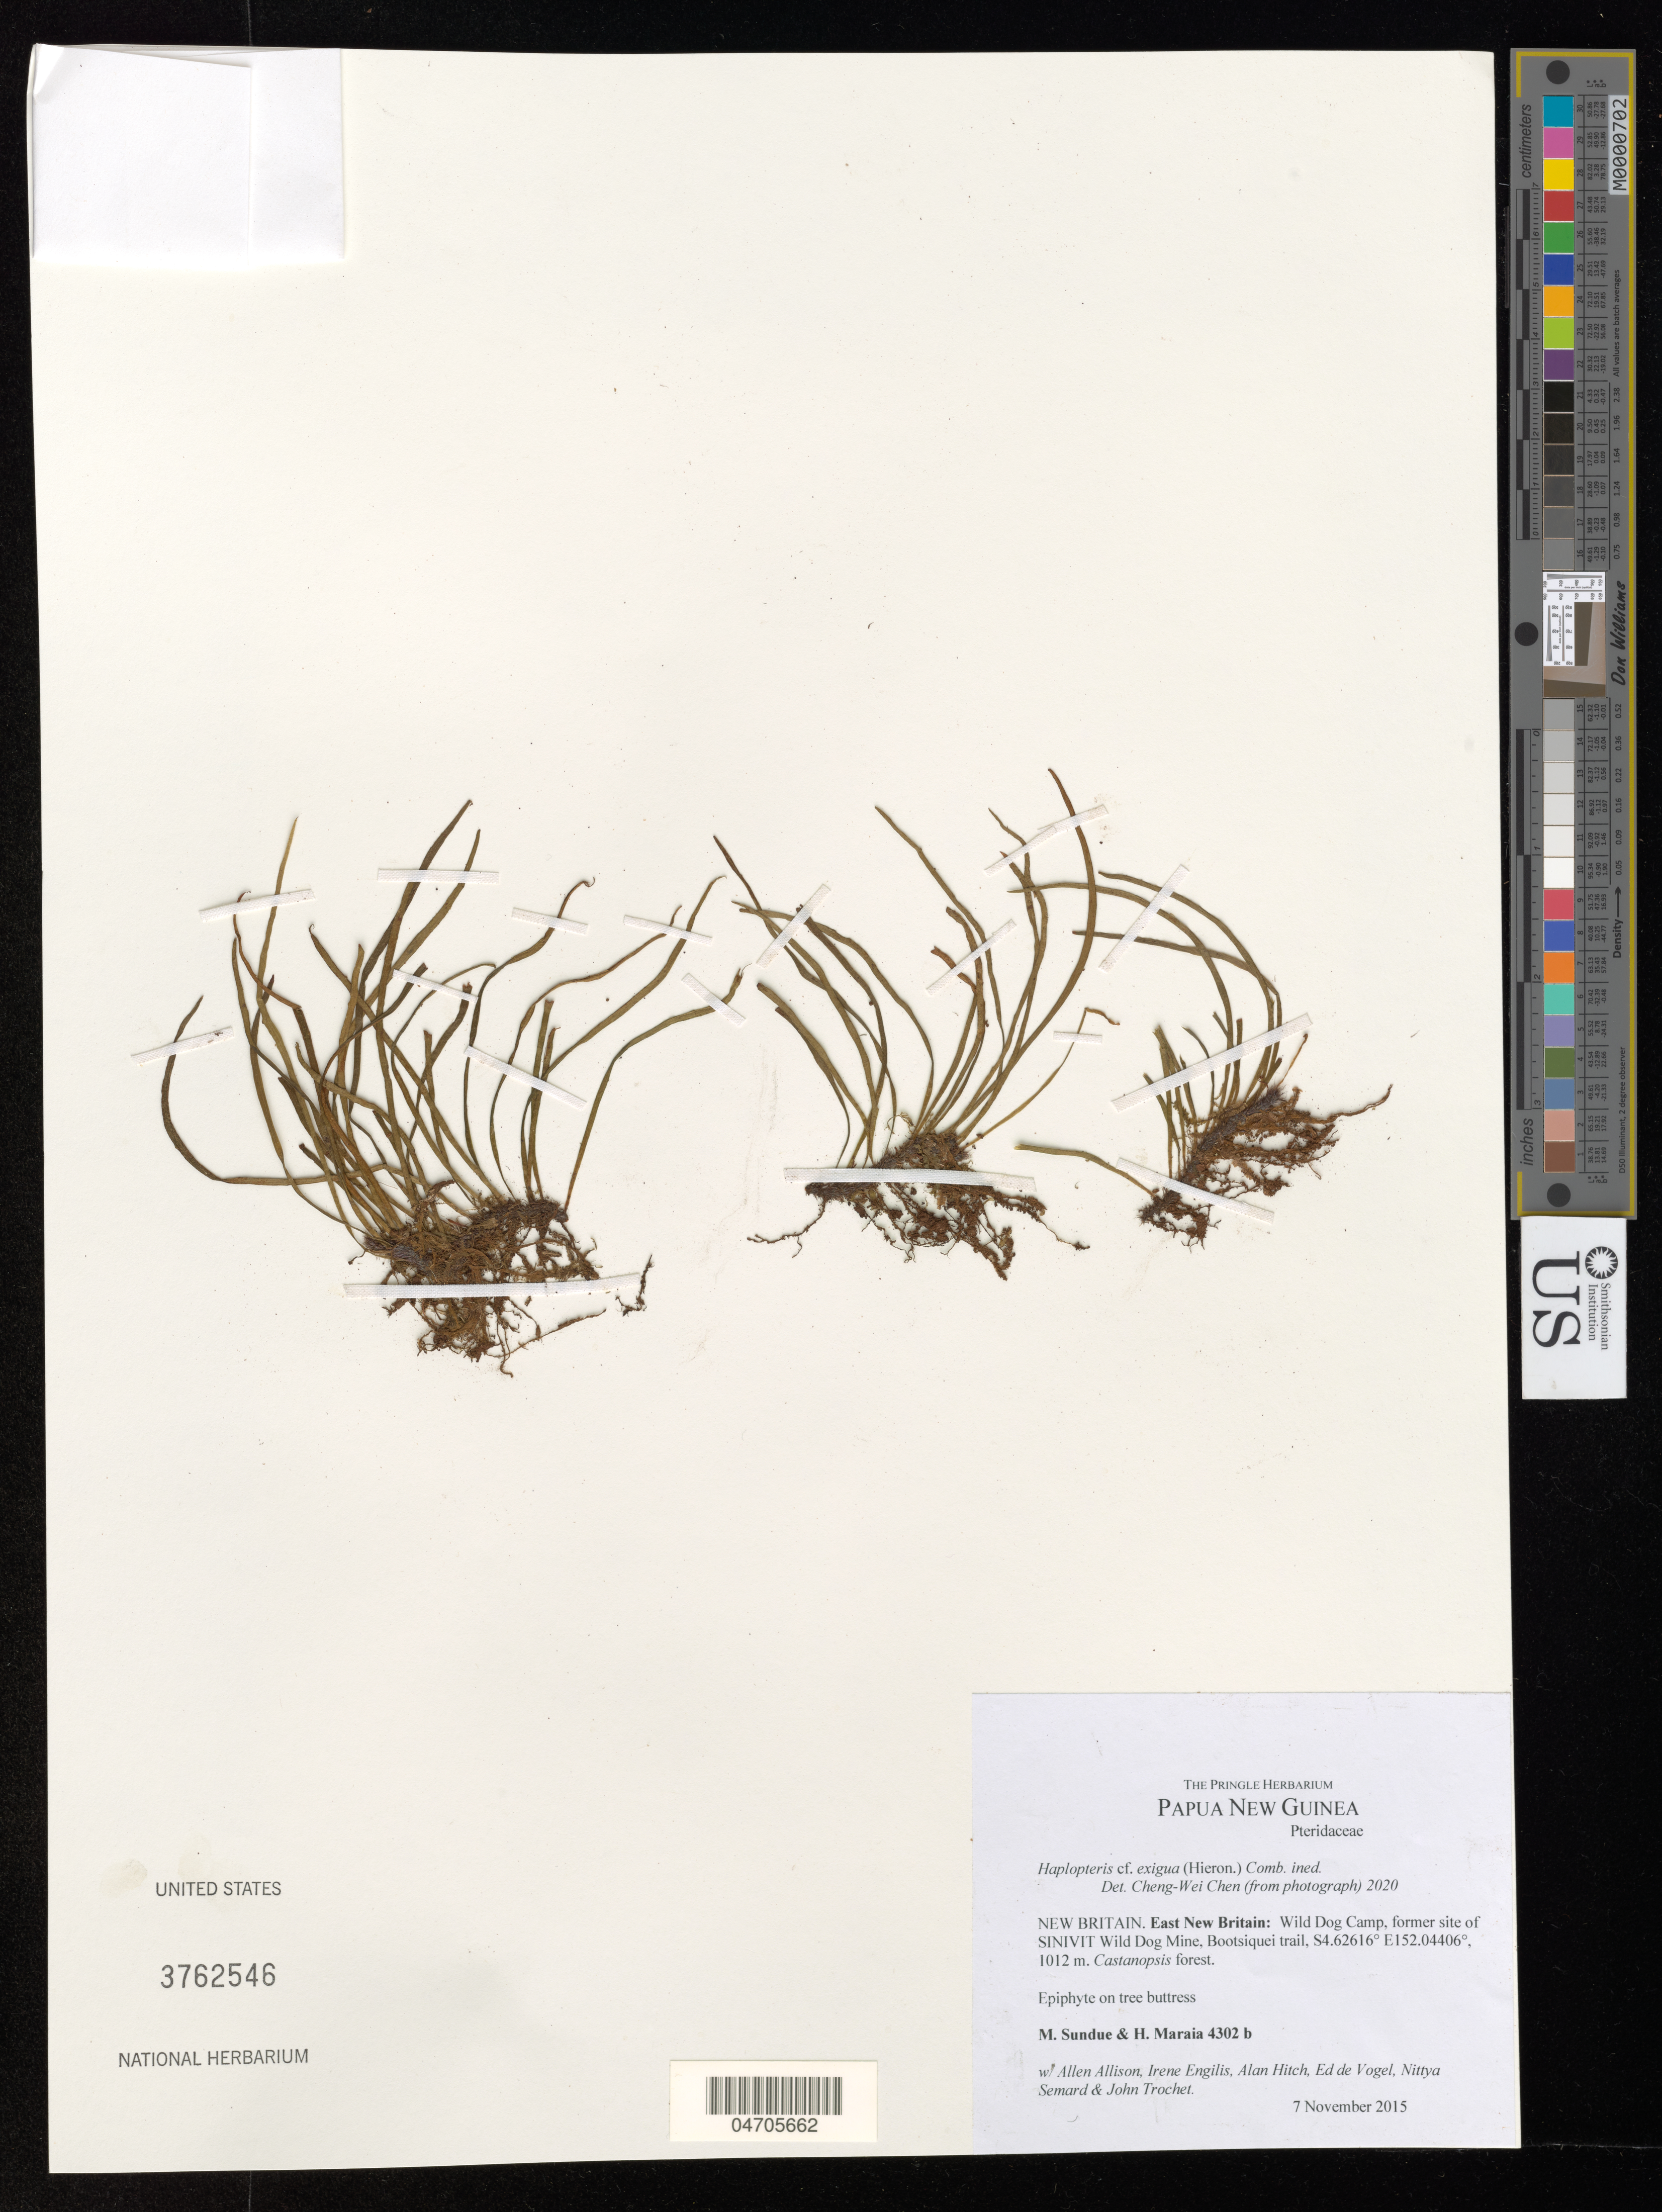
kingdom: Plantae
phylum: Tracheophyta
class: Polypodiopsida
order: Polypodiales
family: Pteridaceae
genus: Haplopteris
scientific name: Haplopteris exigua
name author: Torr. & A. Gray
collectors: M. Sundue, H. Maraia, A. Allison & A. Garcia Jimenez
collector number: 4302b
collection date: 2015-11-07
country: Papua New Guinea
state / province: East New Britain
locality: New Britain. Wild Dog Camp, former site of SINIVIT Wild Dog Mine, Bootsiquei trail.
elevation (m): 1012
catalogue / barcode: US 3762546